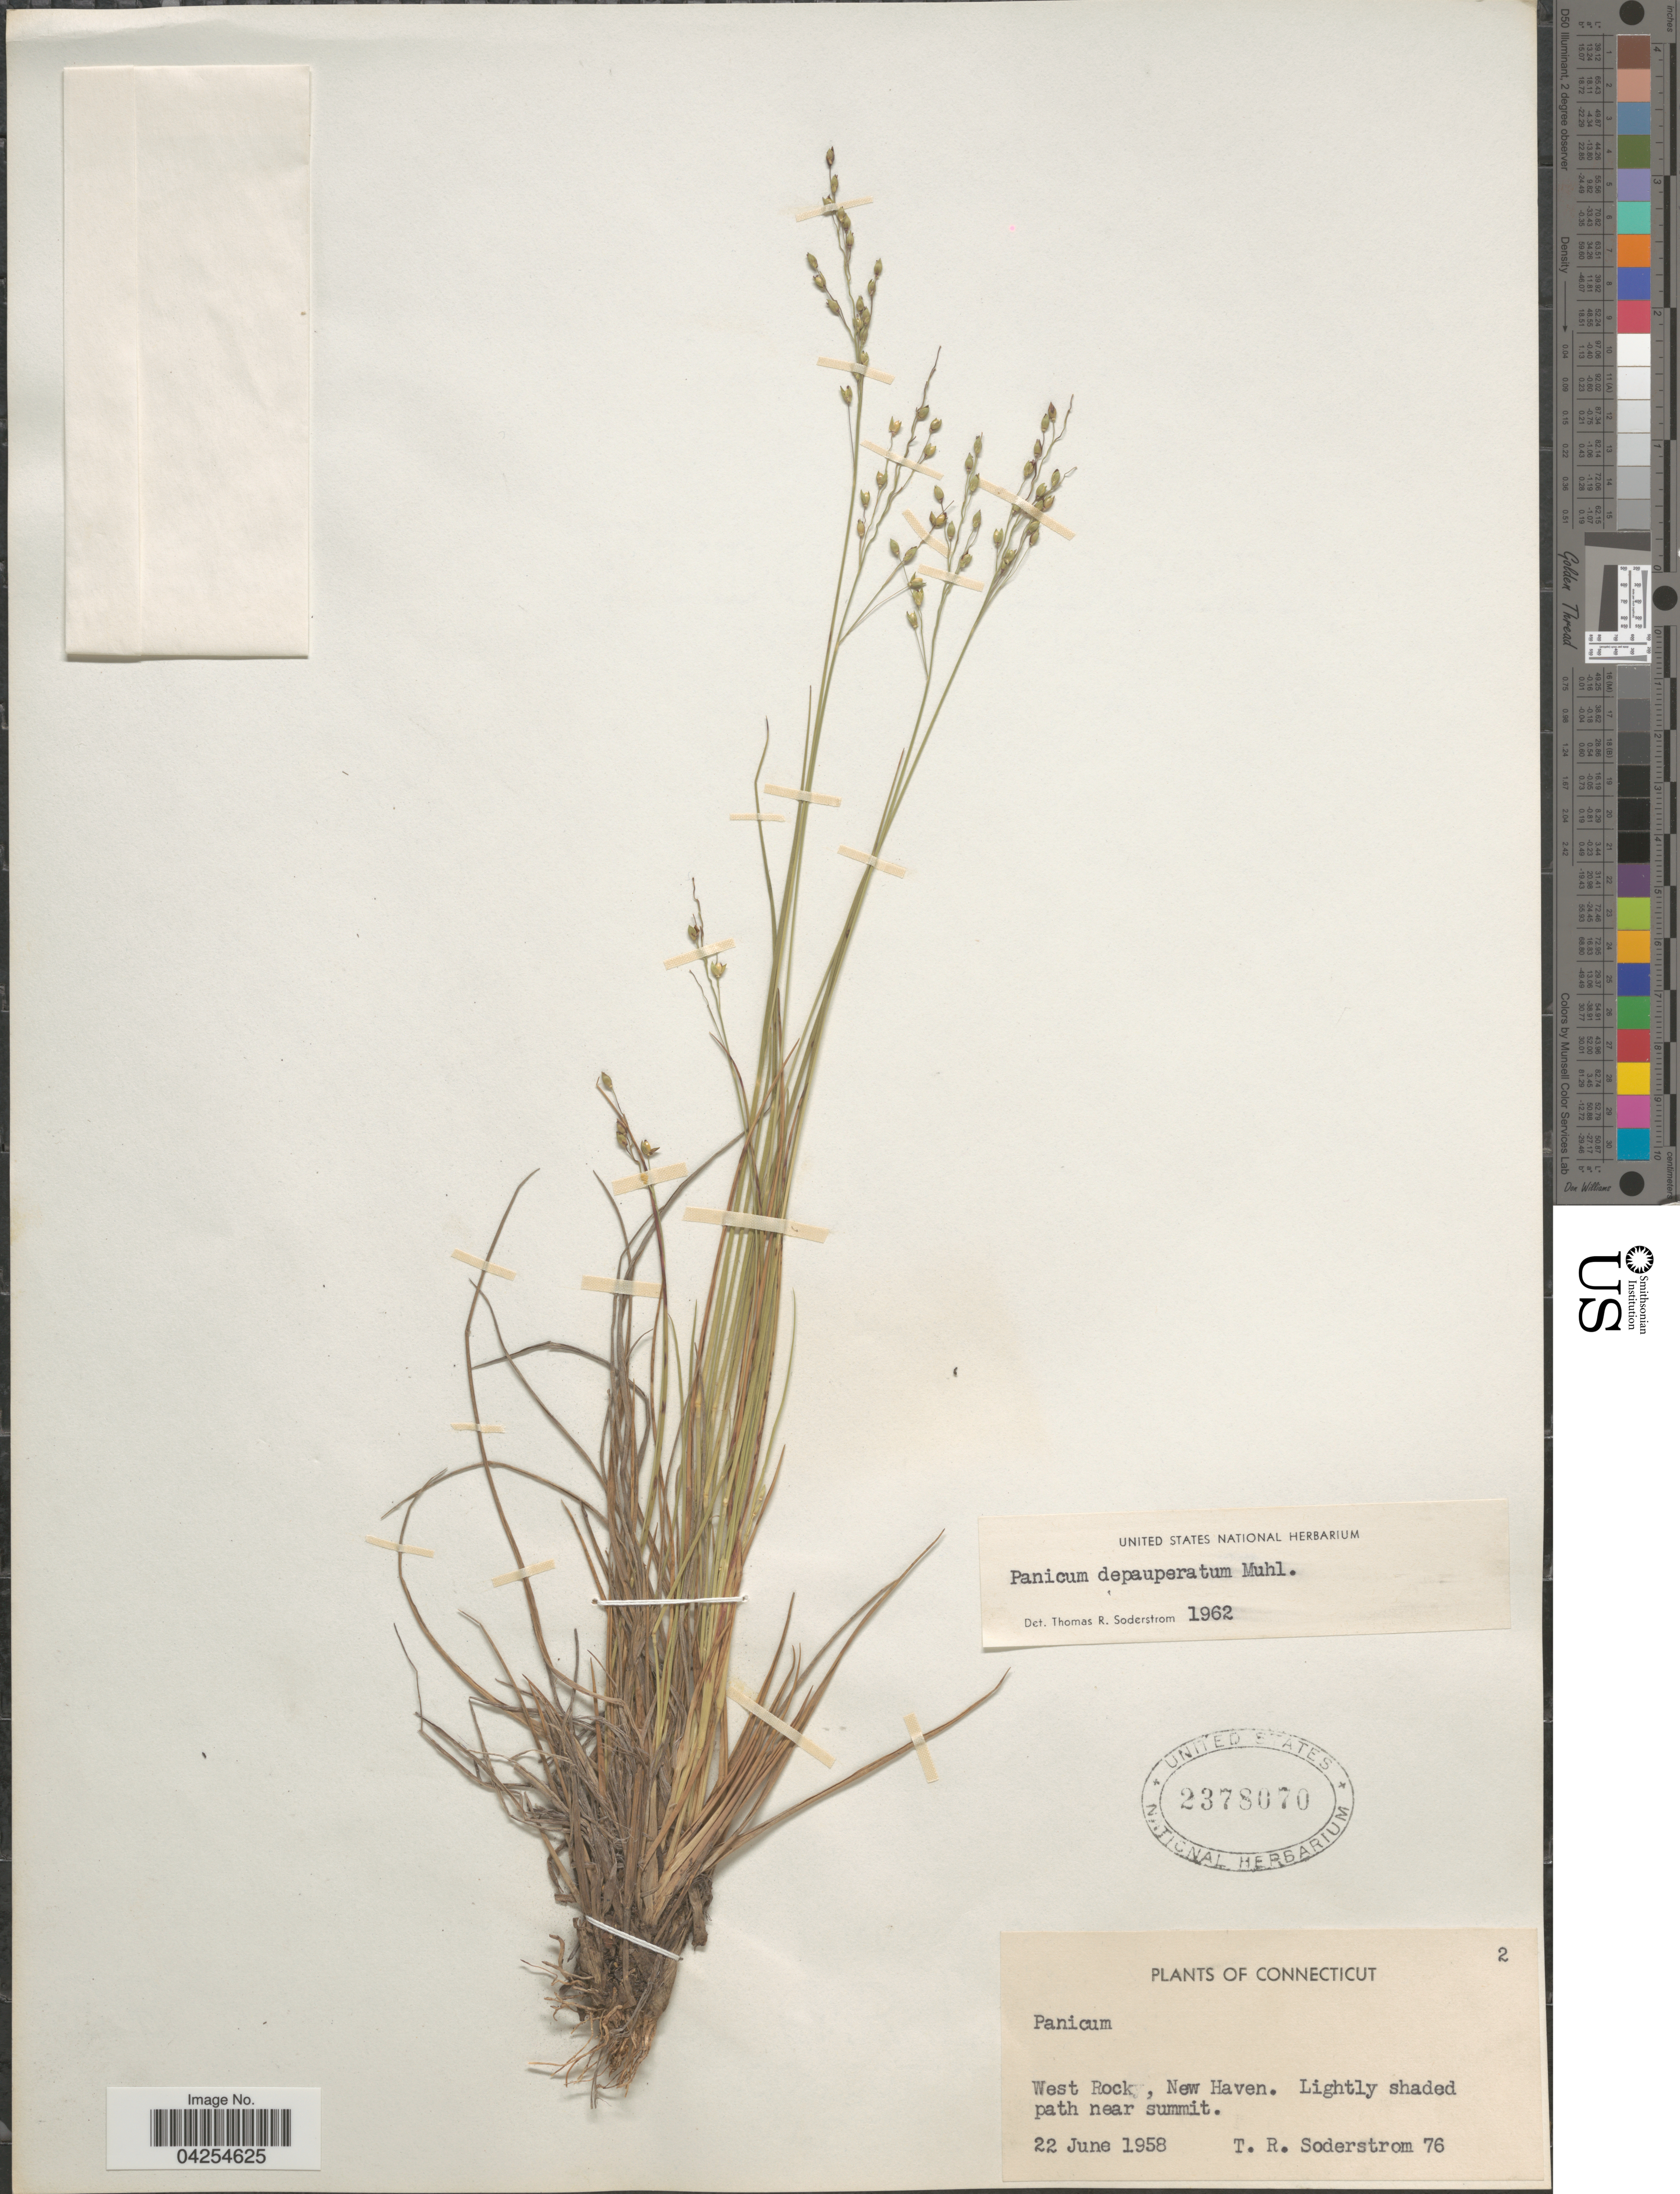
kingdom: Plantae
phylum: Tracheophyta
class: Liliopsida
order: Poales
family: Poaceae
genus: Dichanthelium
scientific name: Dichanthelium depauperatum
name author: (Muhl.) Gould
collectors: T. R. Soderstrom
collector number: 76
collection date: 1958-06-22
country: United States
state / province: Connecticut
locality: West Rocky, New Haven.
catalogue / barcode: US 2378070